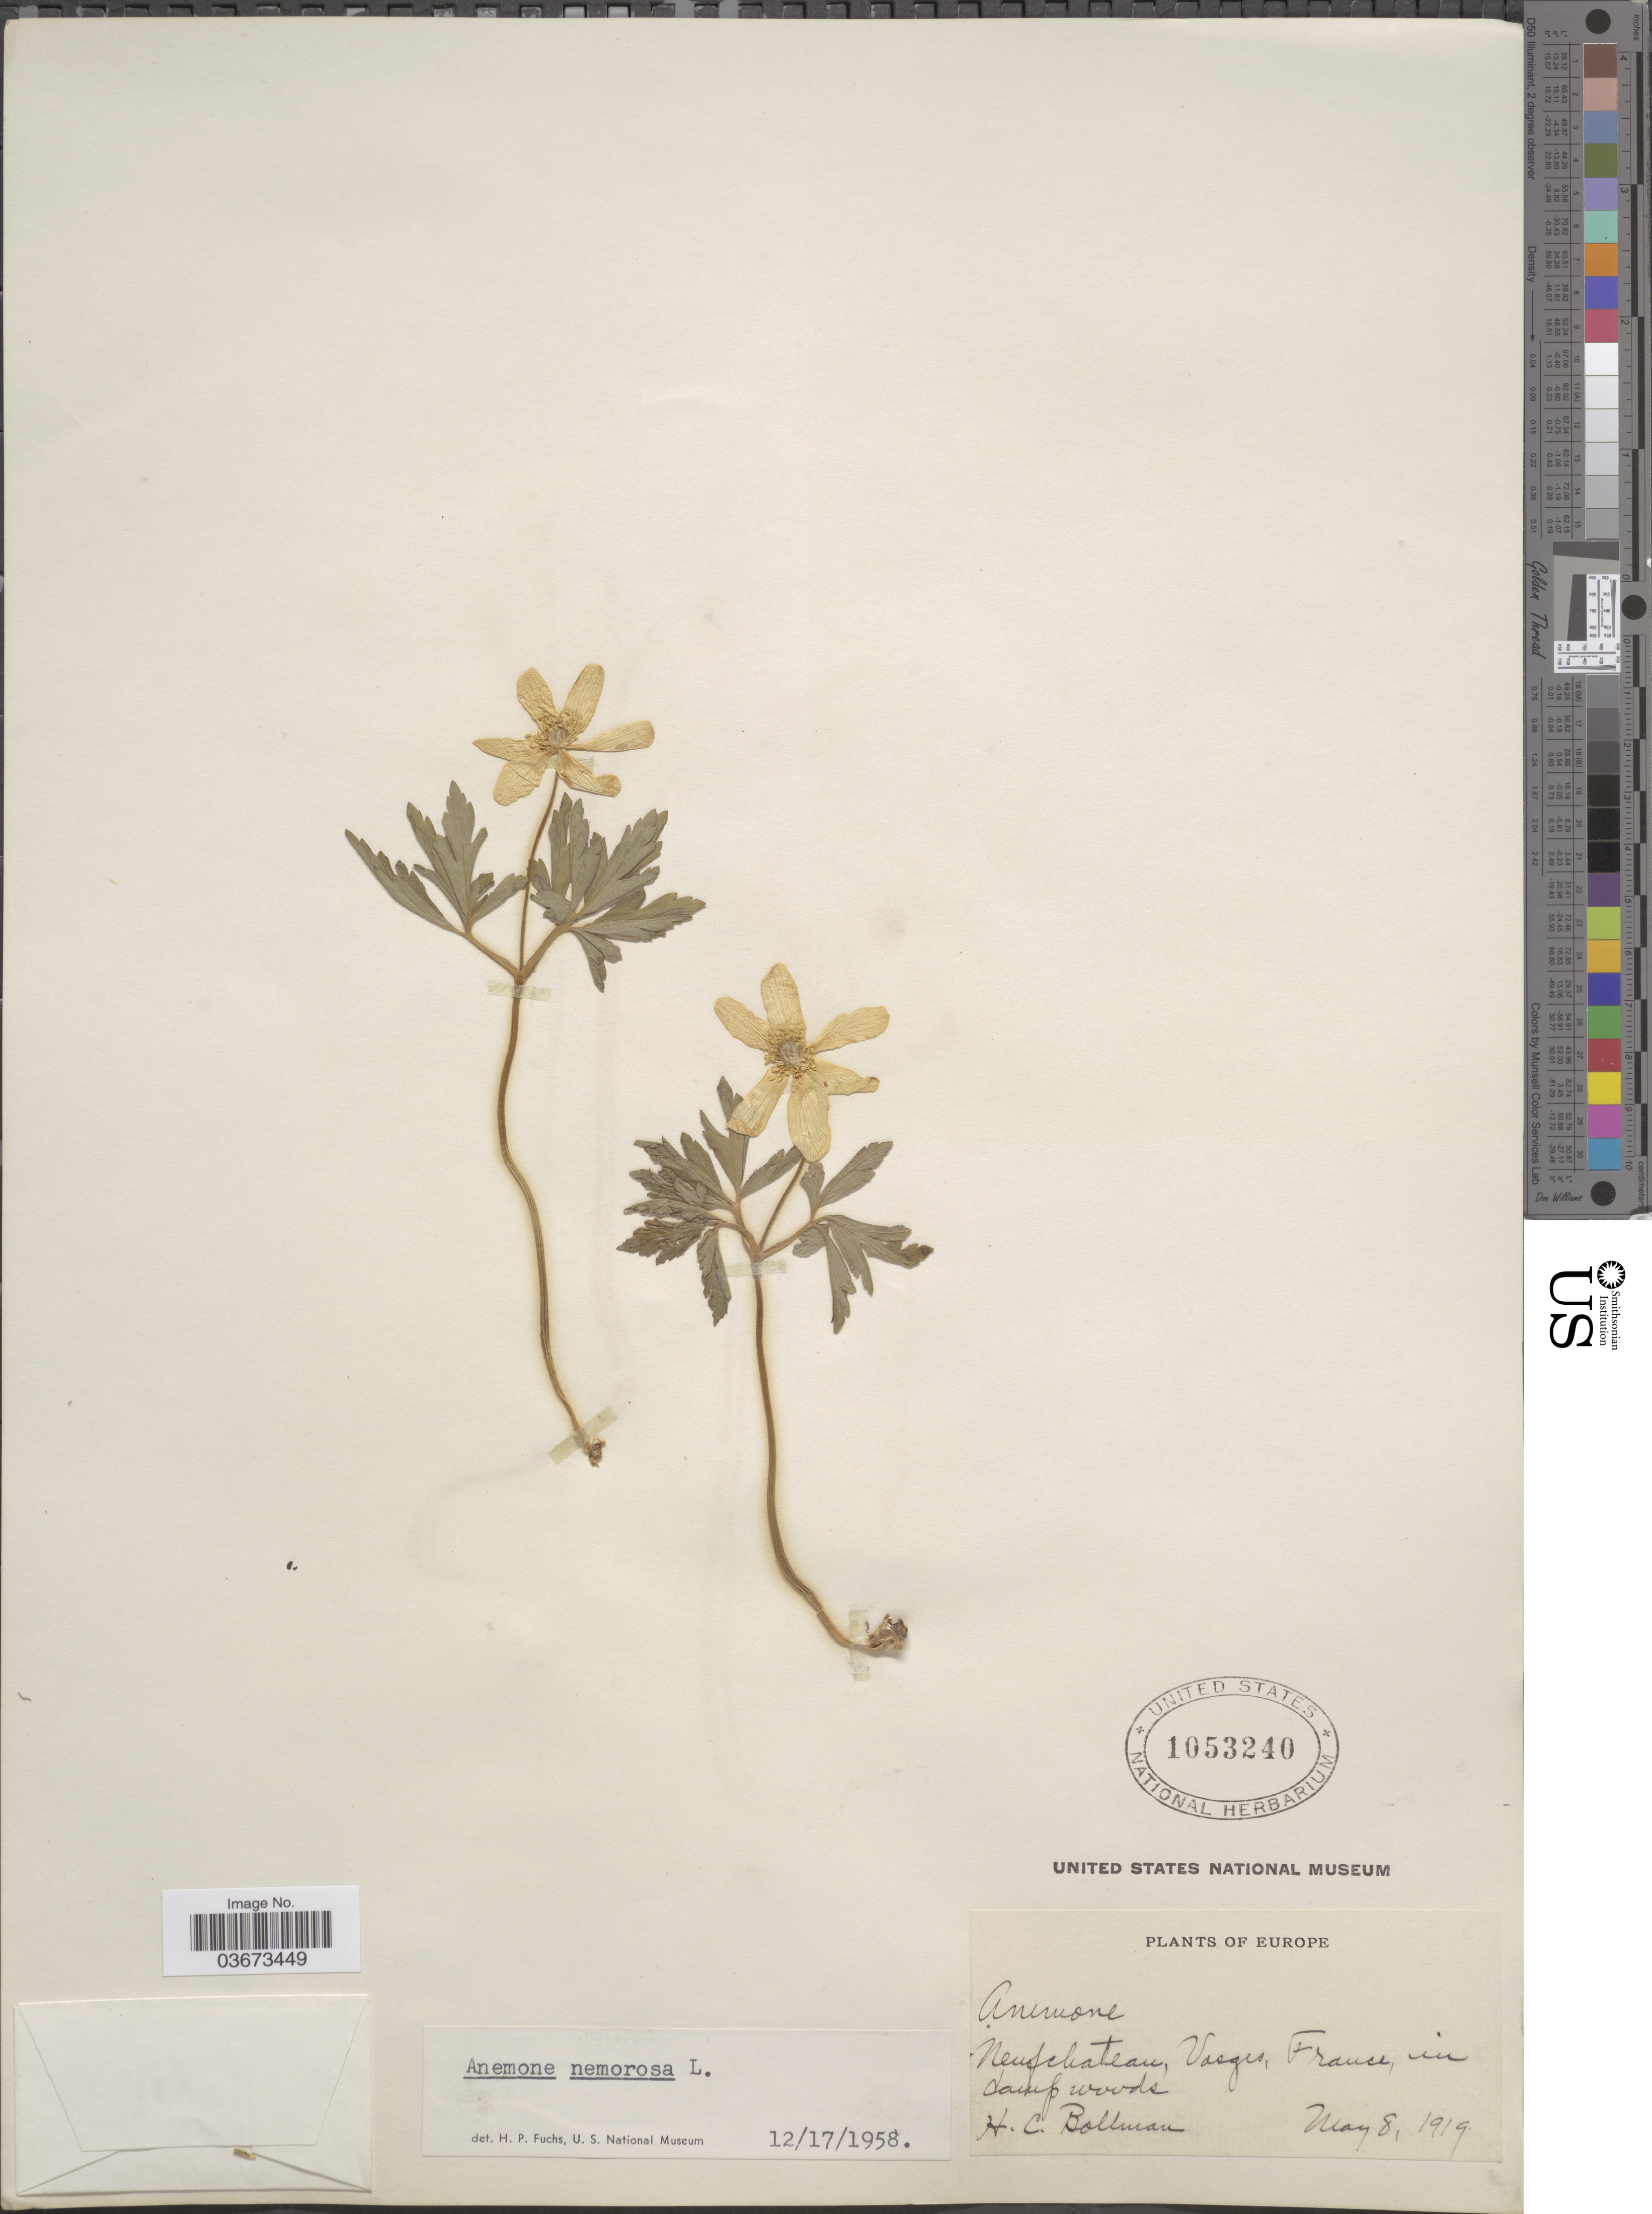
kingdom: Plantae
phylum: Tracheophyta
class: Magnoliopsida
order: Ranunculales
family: Ranunculaceae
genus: Anemone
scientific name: Anemone nemorosa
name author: L.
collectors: H. C. Bollman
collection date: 1919-05-08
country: France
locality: Neufchateau, Vosges.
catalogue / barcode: US 1053240